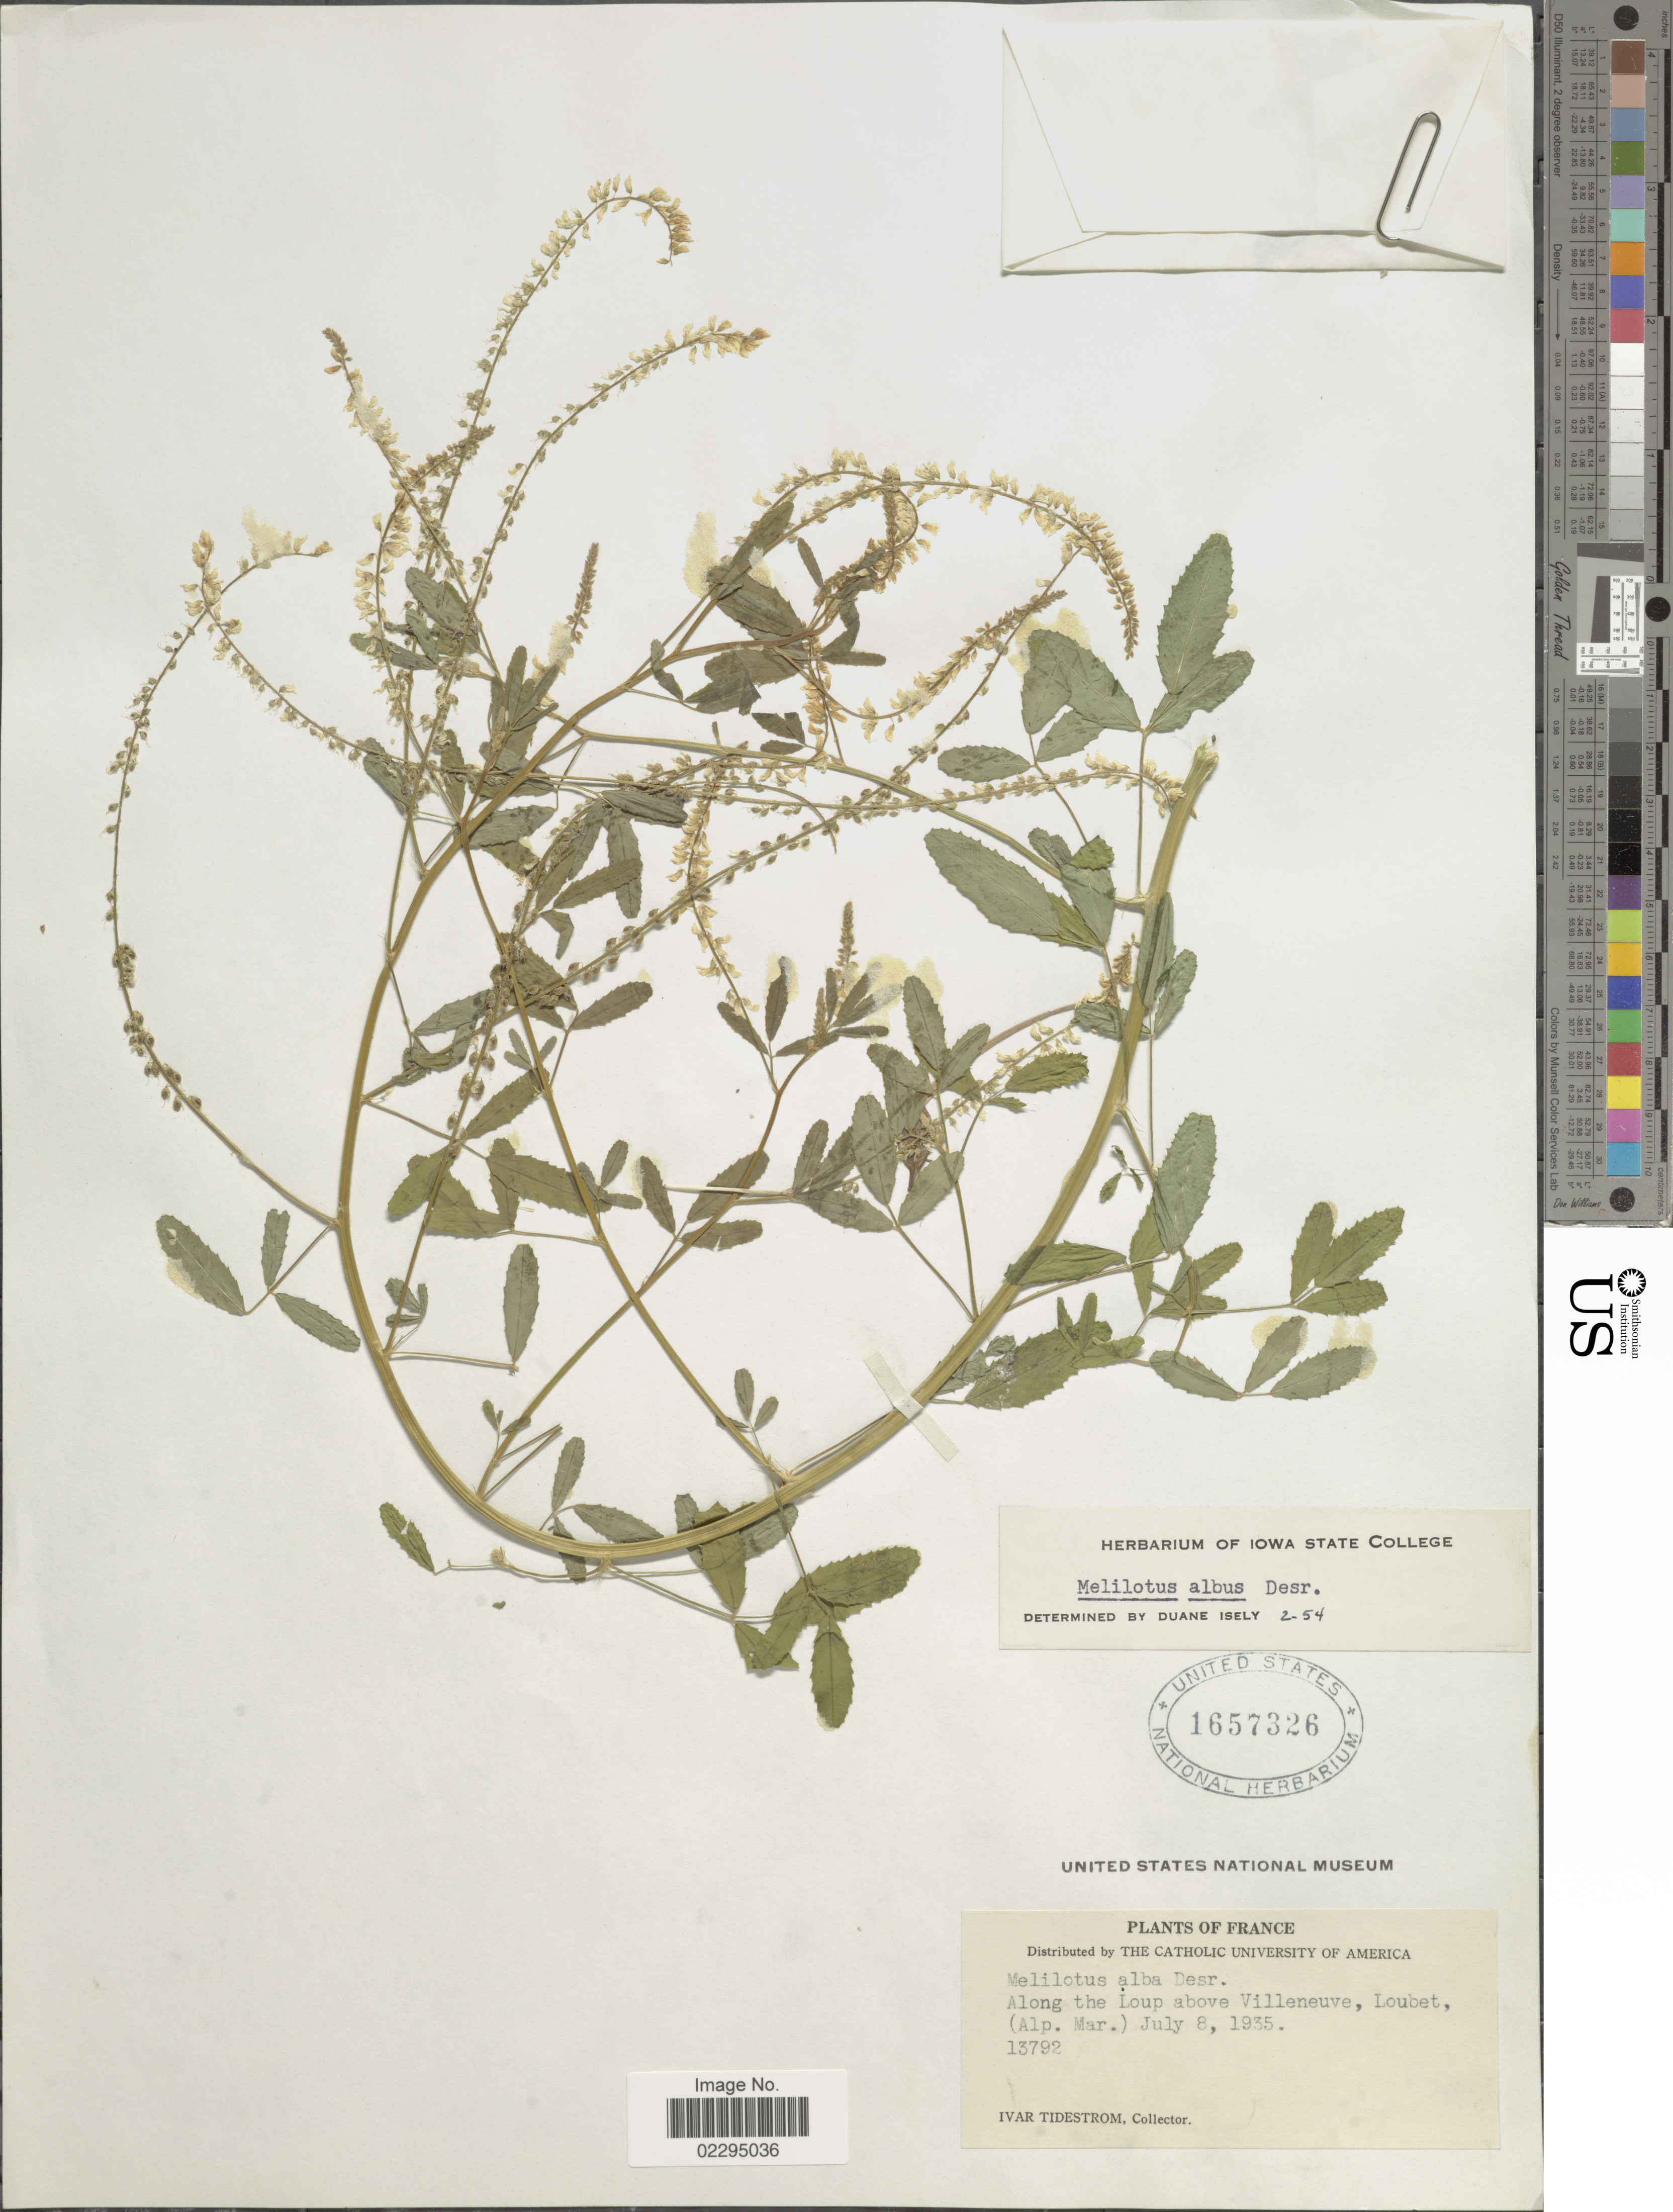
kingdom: Plantae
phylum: Tracheophyta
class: Magnoliopsida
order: Fabales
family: Fabaceae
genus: Melilotus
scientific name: Melilotus albus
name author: Medik.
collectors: I. F. Tidestrom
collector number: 13792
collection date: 1935-07-08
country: France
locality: Along the Loup above Villeneuve, Loubet.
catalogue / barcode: US 1657326